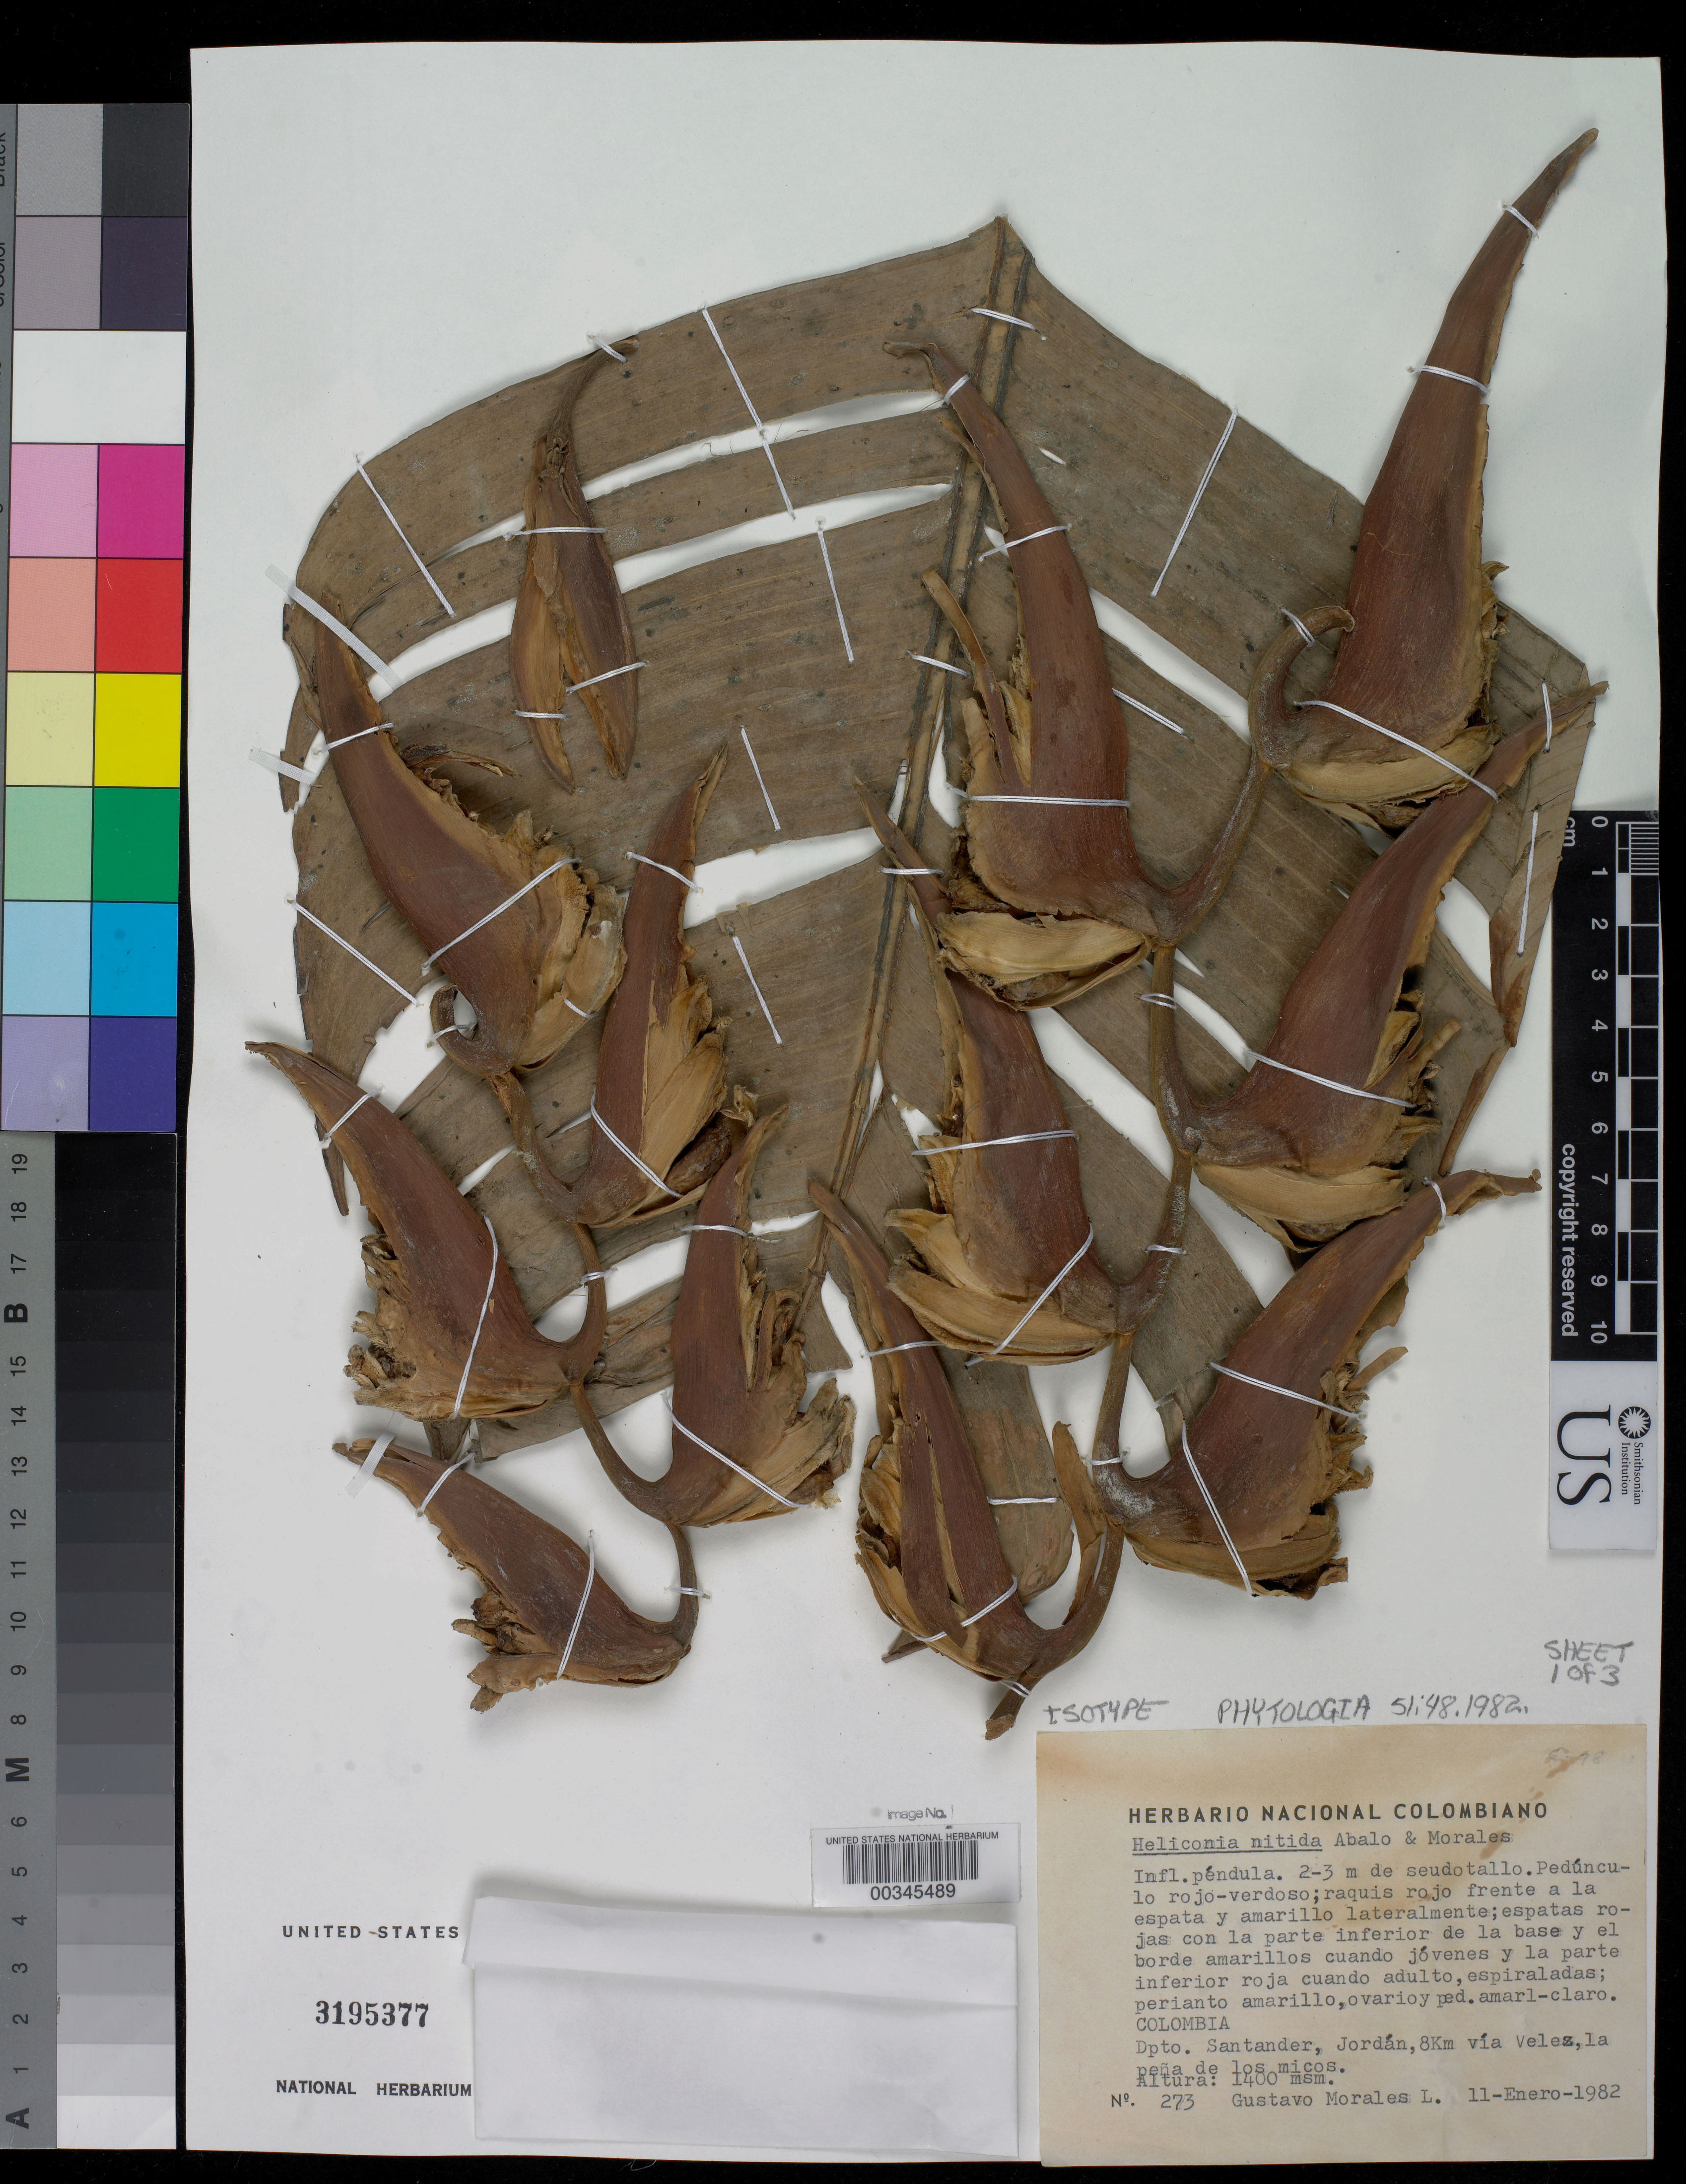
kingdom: Plantae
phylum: Tracheophyta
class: Liliopsida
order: Zingiberales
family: Heliconiaceae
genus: Heliconia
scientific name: Heliconia nitida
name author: Abalo & G. Morales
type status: Isotype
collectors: G. Morales L.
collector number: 273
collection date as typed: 11 Jan 1982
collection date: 1982-01-11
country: Colombia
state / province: Santander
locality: Jordan, 8 km via Velez, La Pena de Los Micos.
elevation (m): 1400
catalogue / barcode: US 3195377